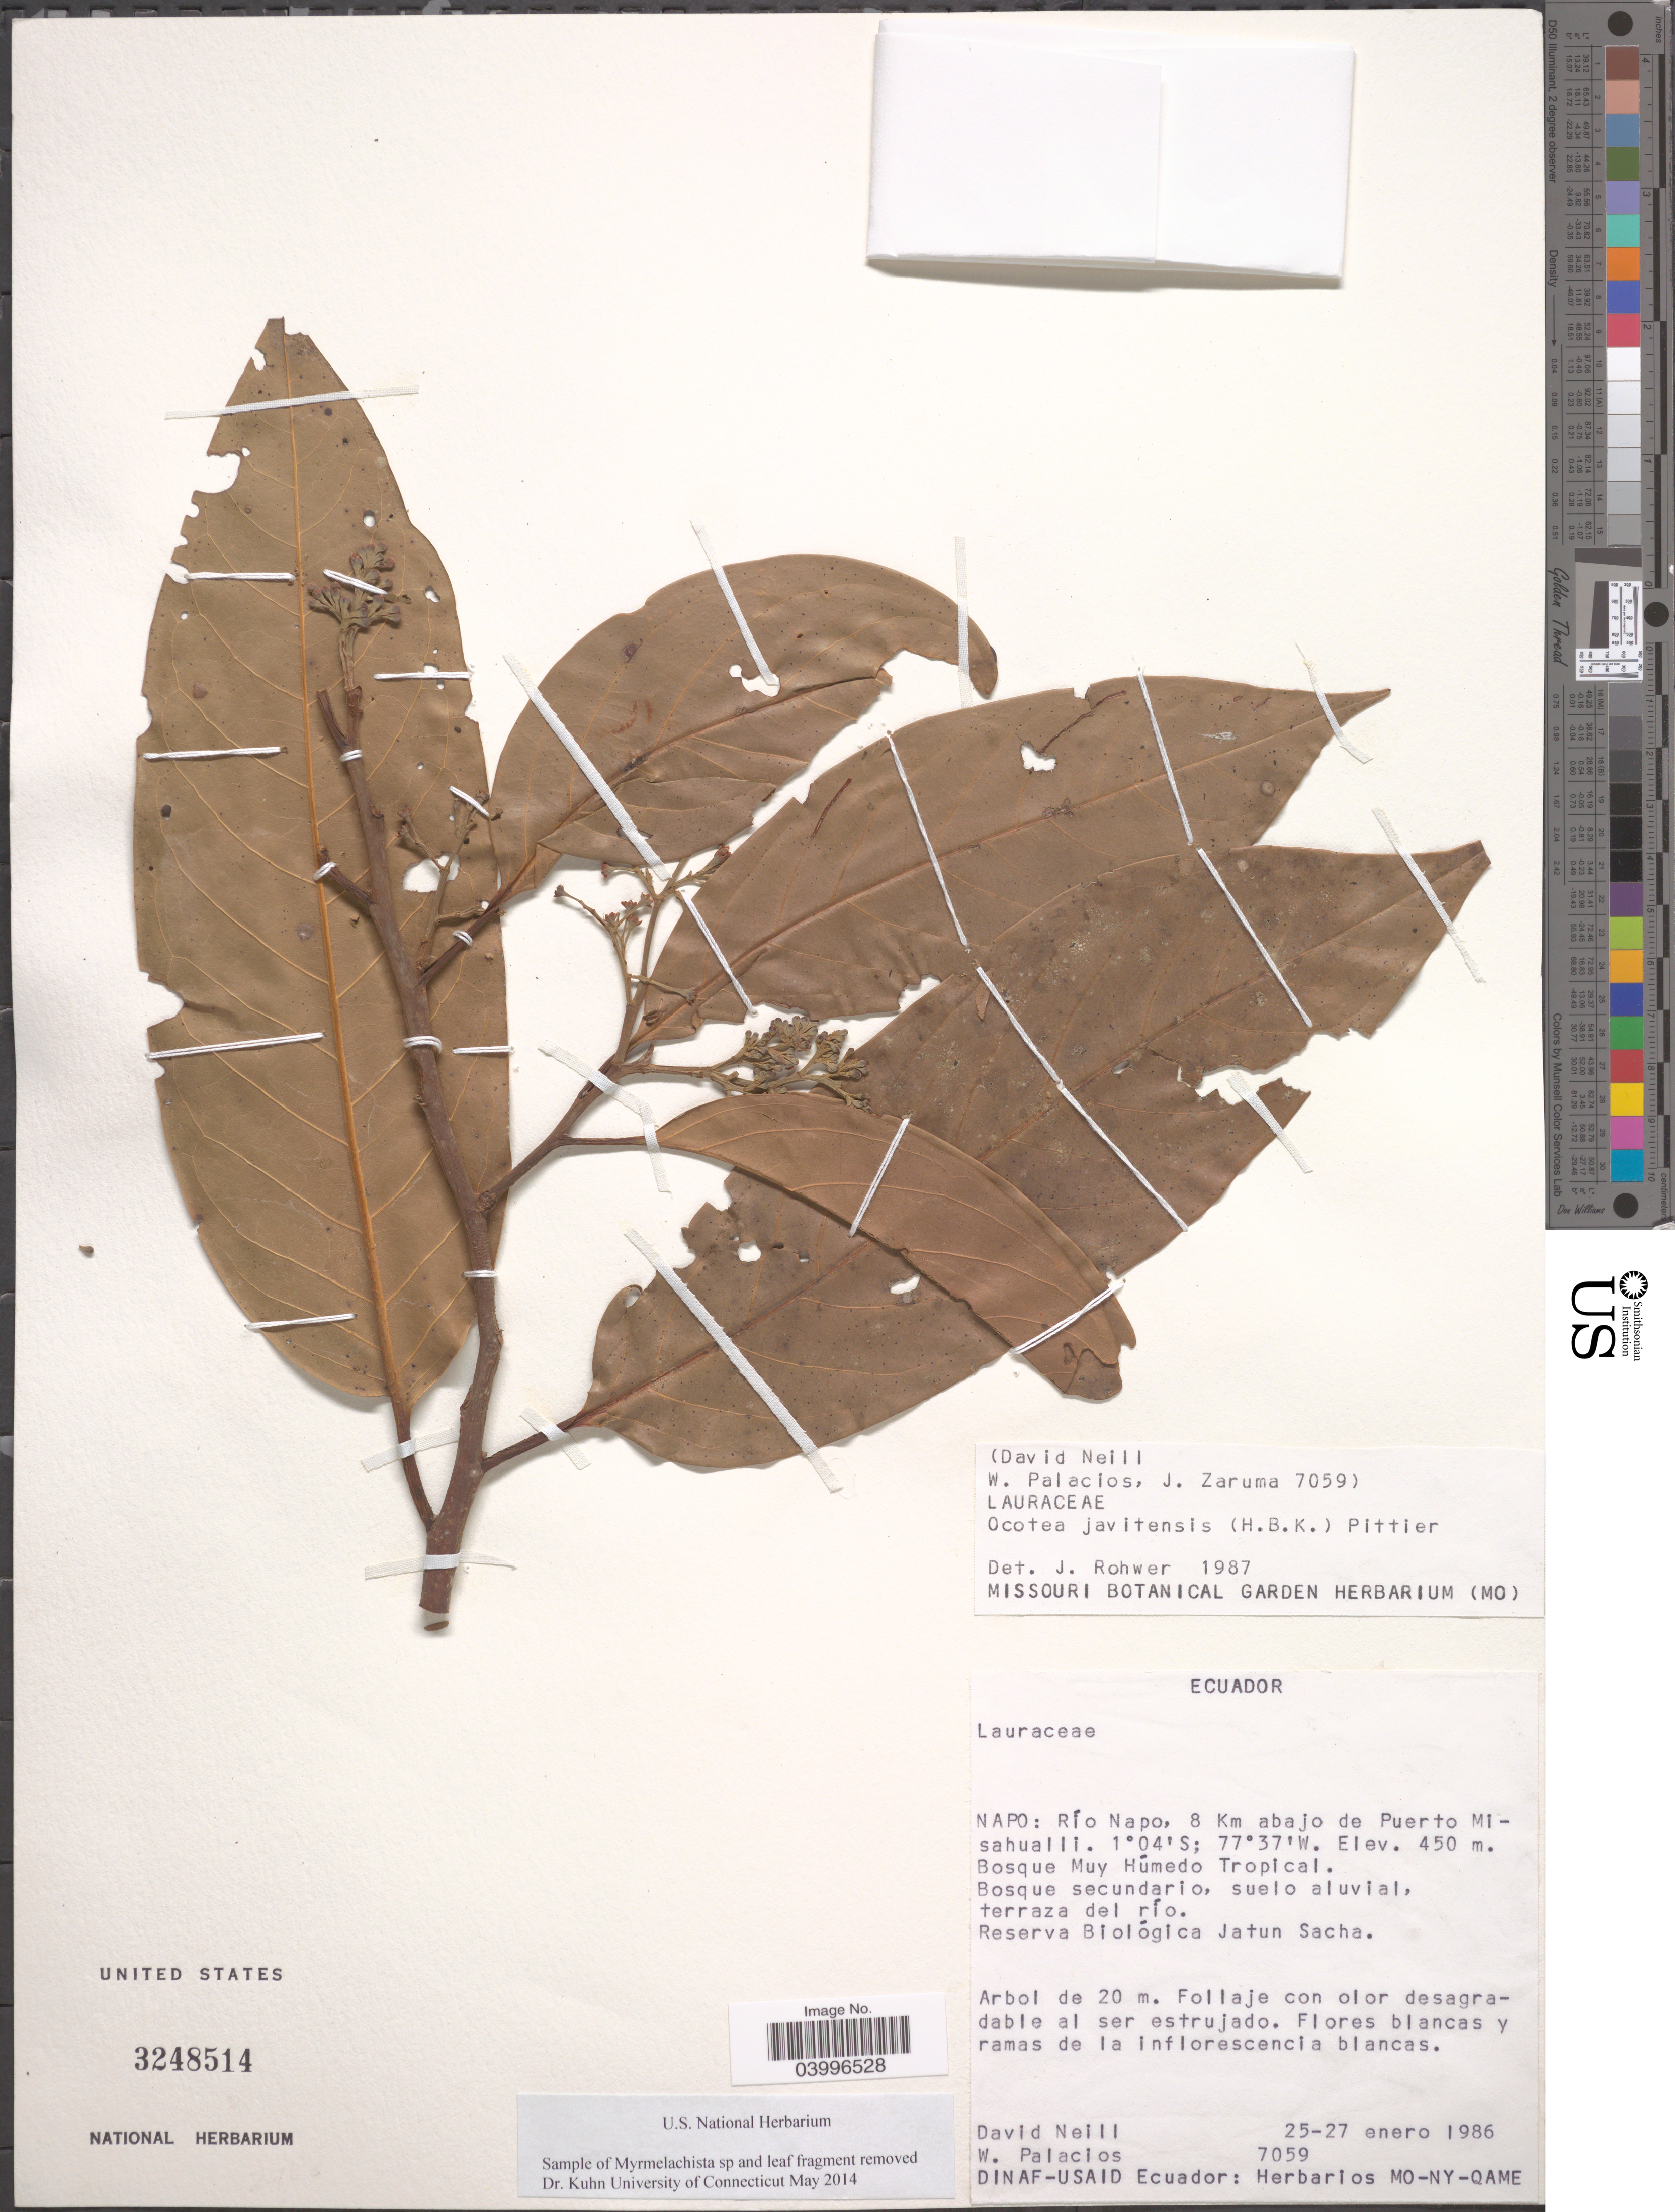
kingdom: Plantae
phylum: Tracheophyta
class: Magnoliopsida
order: Laurales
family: Lauraceae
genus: Ocotea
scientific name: Ocotea javitensis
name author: (Kunth) Pittier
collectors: D. Neill & W. Palacios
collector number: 7059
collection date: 1986-01-25/1986-01-27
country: Ecuador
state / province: Napo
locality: Río Napo, 8 Km abajo de Puerto Misahualli. Bosque Muy Húmedo Tropical. Bosque secundario, suelo aluvial, terraza del río. Reserva Biológica Jatun Sacha.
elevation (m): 450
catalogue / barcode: US 3248514